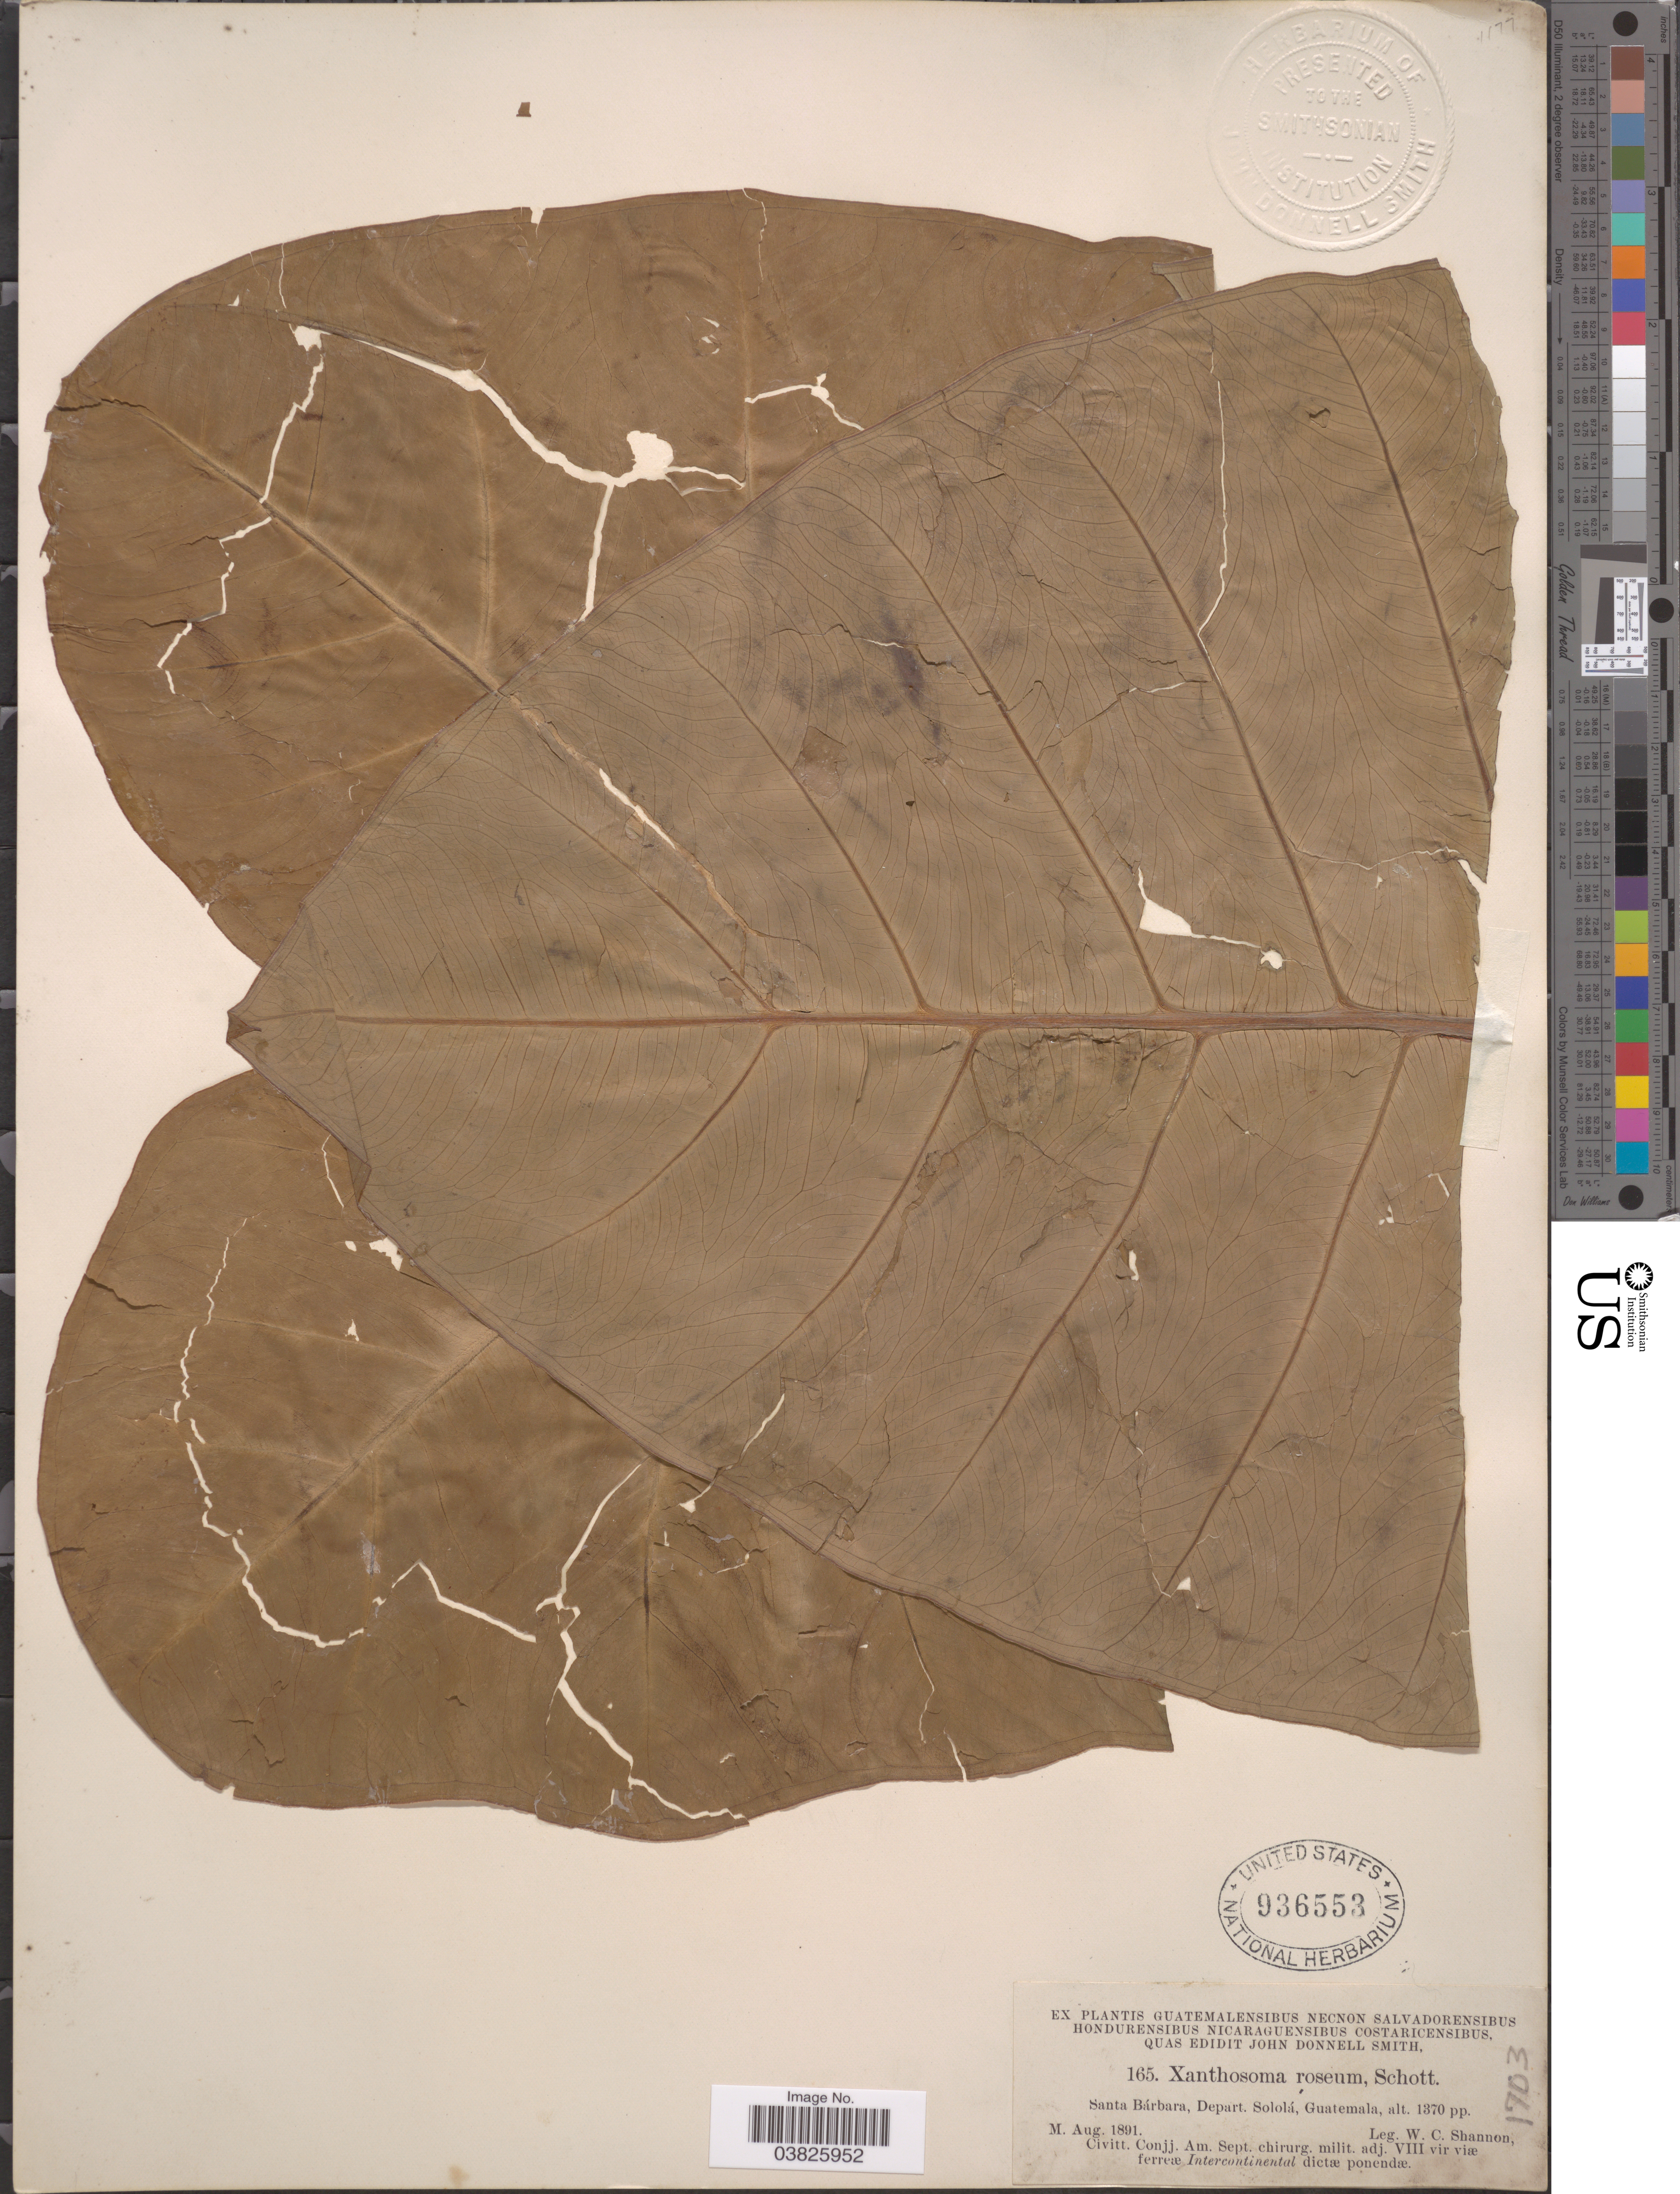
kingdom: Plantae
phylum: Tracheophyta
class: Liliopsida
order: Alismatales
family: Araceae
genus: Xanthosoma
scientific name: Xanthosoma roseum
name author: Schott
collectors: W. C. Shannon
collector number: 165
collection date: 1891-08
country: Guatemala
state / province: Solola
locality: Santa Bárbara, Depart. Sololá.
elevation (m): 418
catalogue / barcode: US 936553